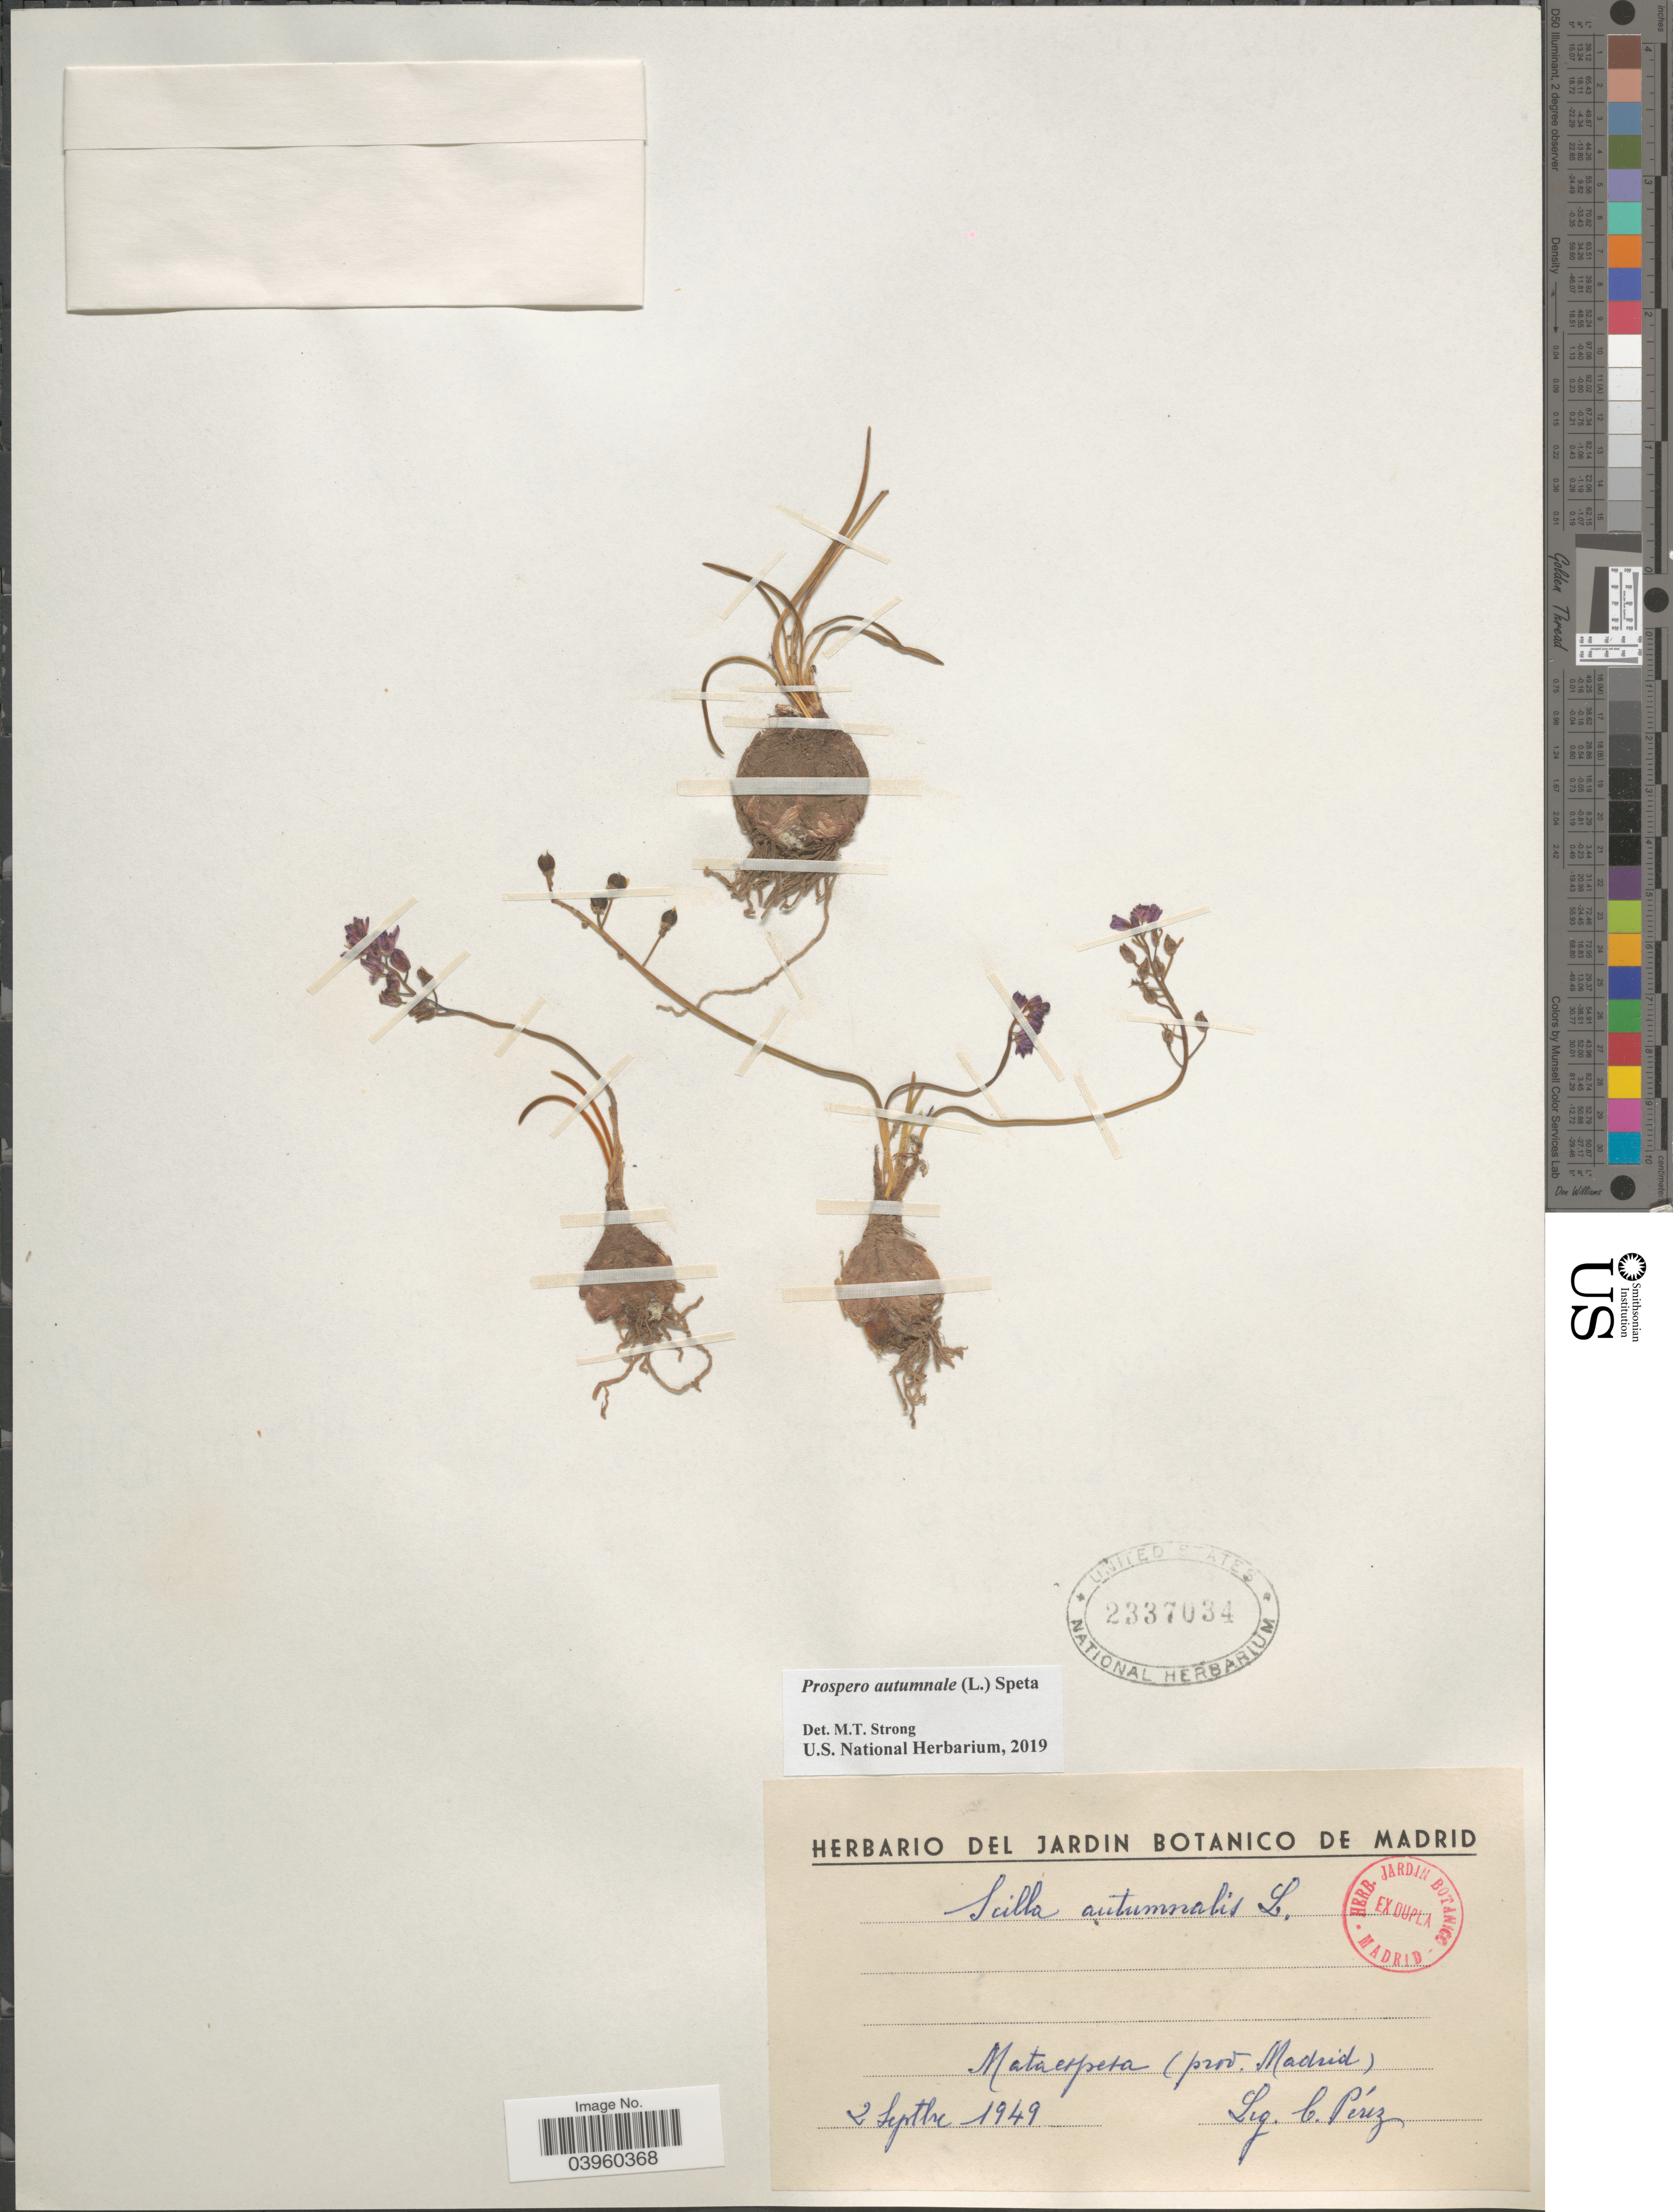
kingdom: Plantae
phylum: Tracheophyta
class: Liliopsida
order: Asparagales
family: Asparagaceae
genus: Prospero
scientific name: Prospero autumnale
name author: (L.) Speta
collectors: C. Perez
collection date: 1949-09-02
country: Spain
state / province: Madrid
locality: Mataespesa (prov. Madrid).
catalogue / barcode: US 2337034